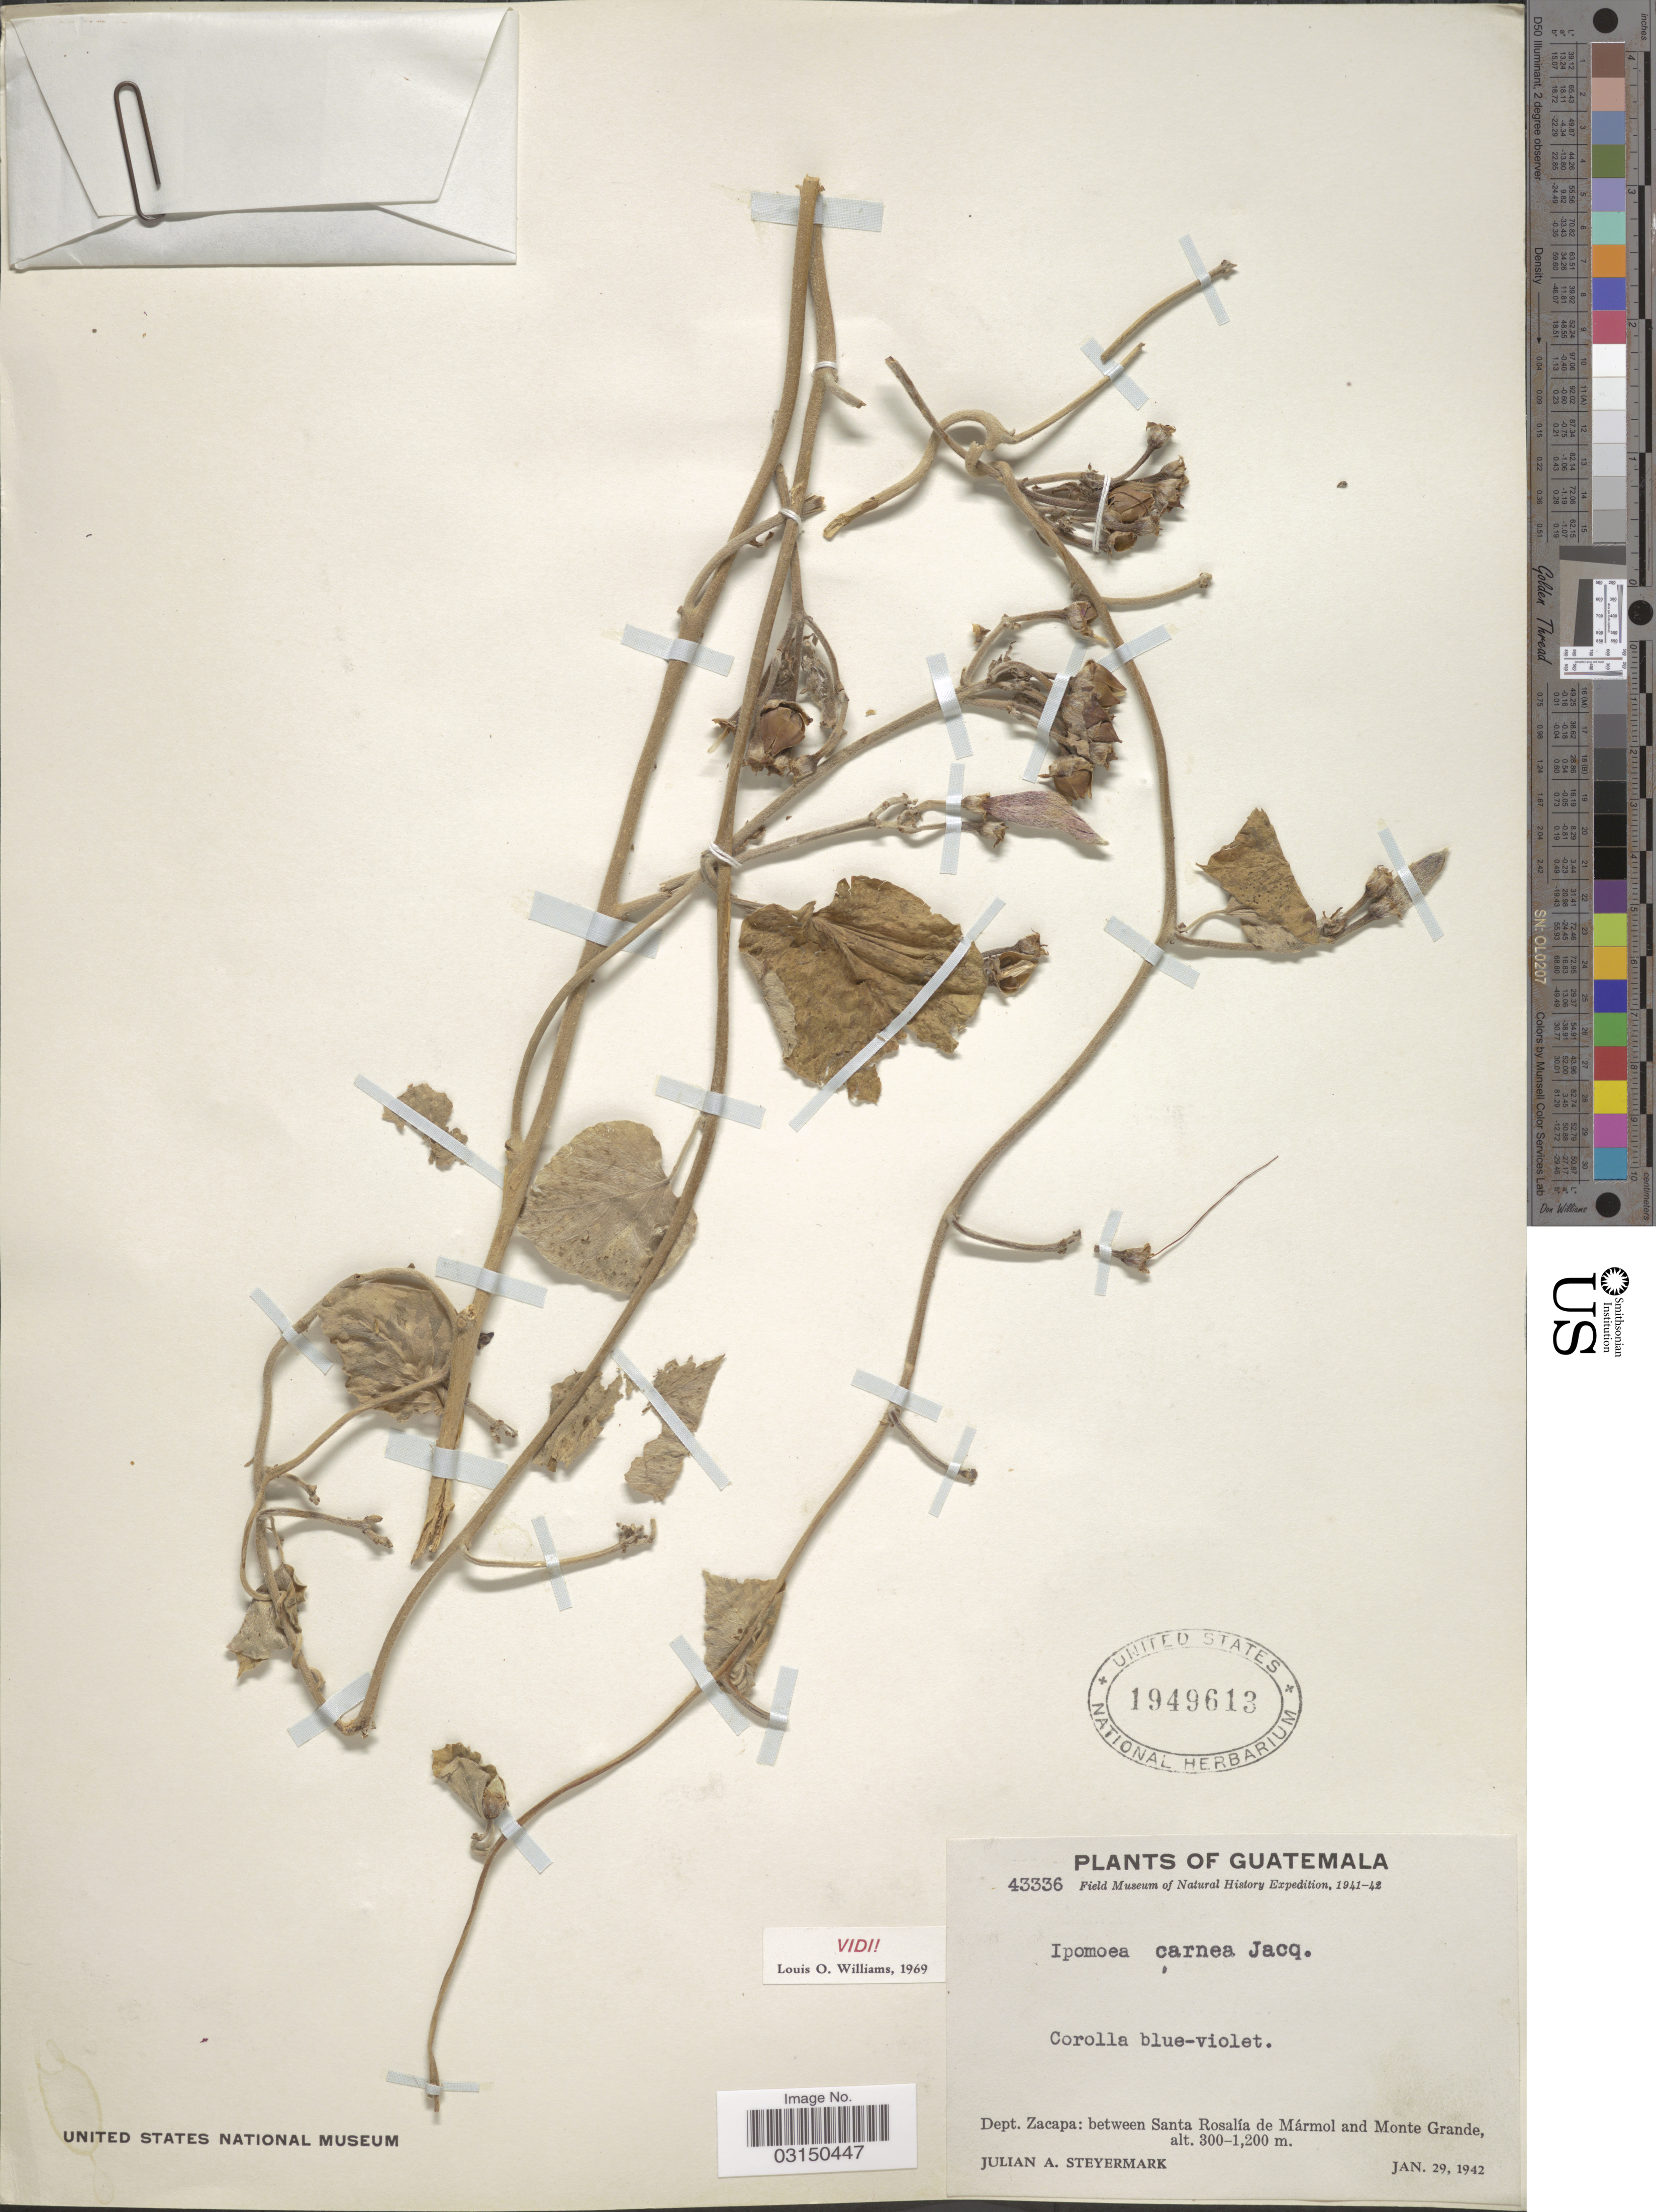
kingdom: Plantae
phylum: Tracheophyta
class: Magnoliopsida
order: Solanales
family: Convolvulaceae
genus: Ipomoea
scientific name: Ipomoea leucotricha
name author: Donn. Sm.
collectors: J. Steyermark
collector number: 43336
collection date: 1942-01-29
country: Guatemala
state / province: Zacapa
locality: Dept. Zacapa: between Santa Rosalía de Mármol and Monte Grande.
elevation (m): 300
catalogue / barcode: US 1949613